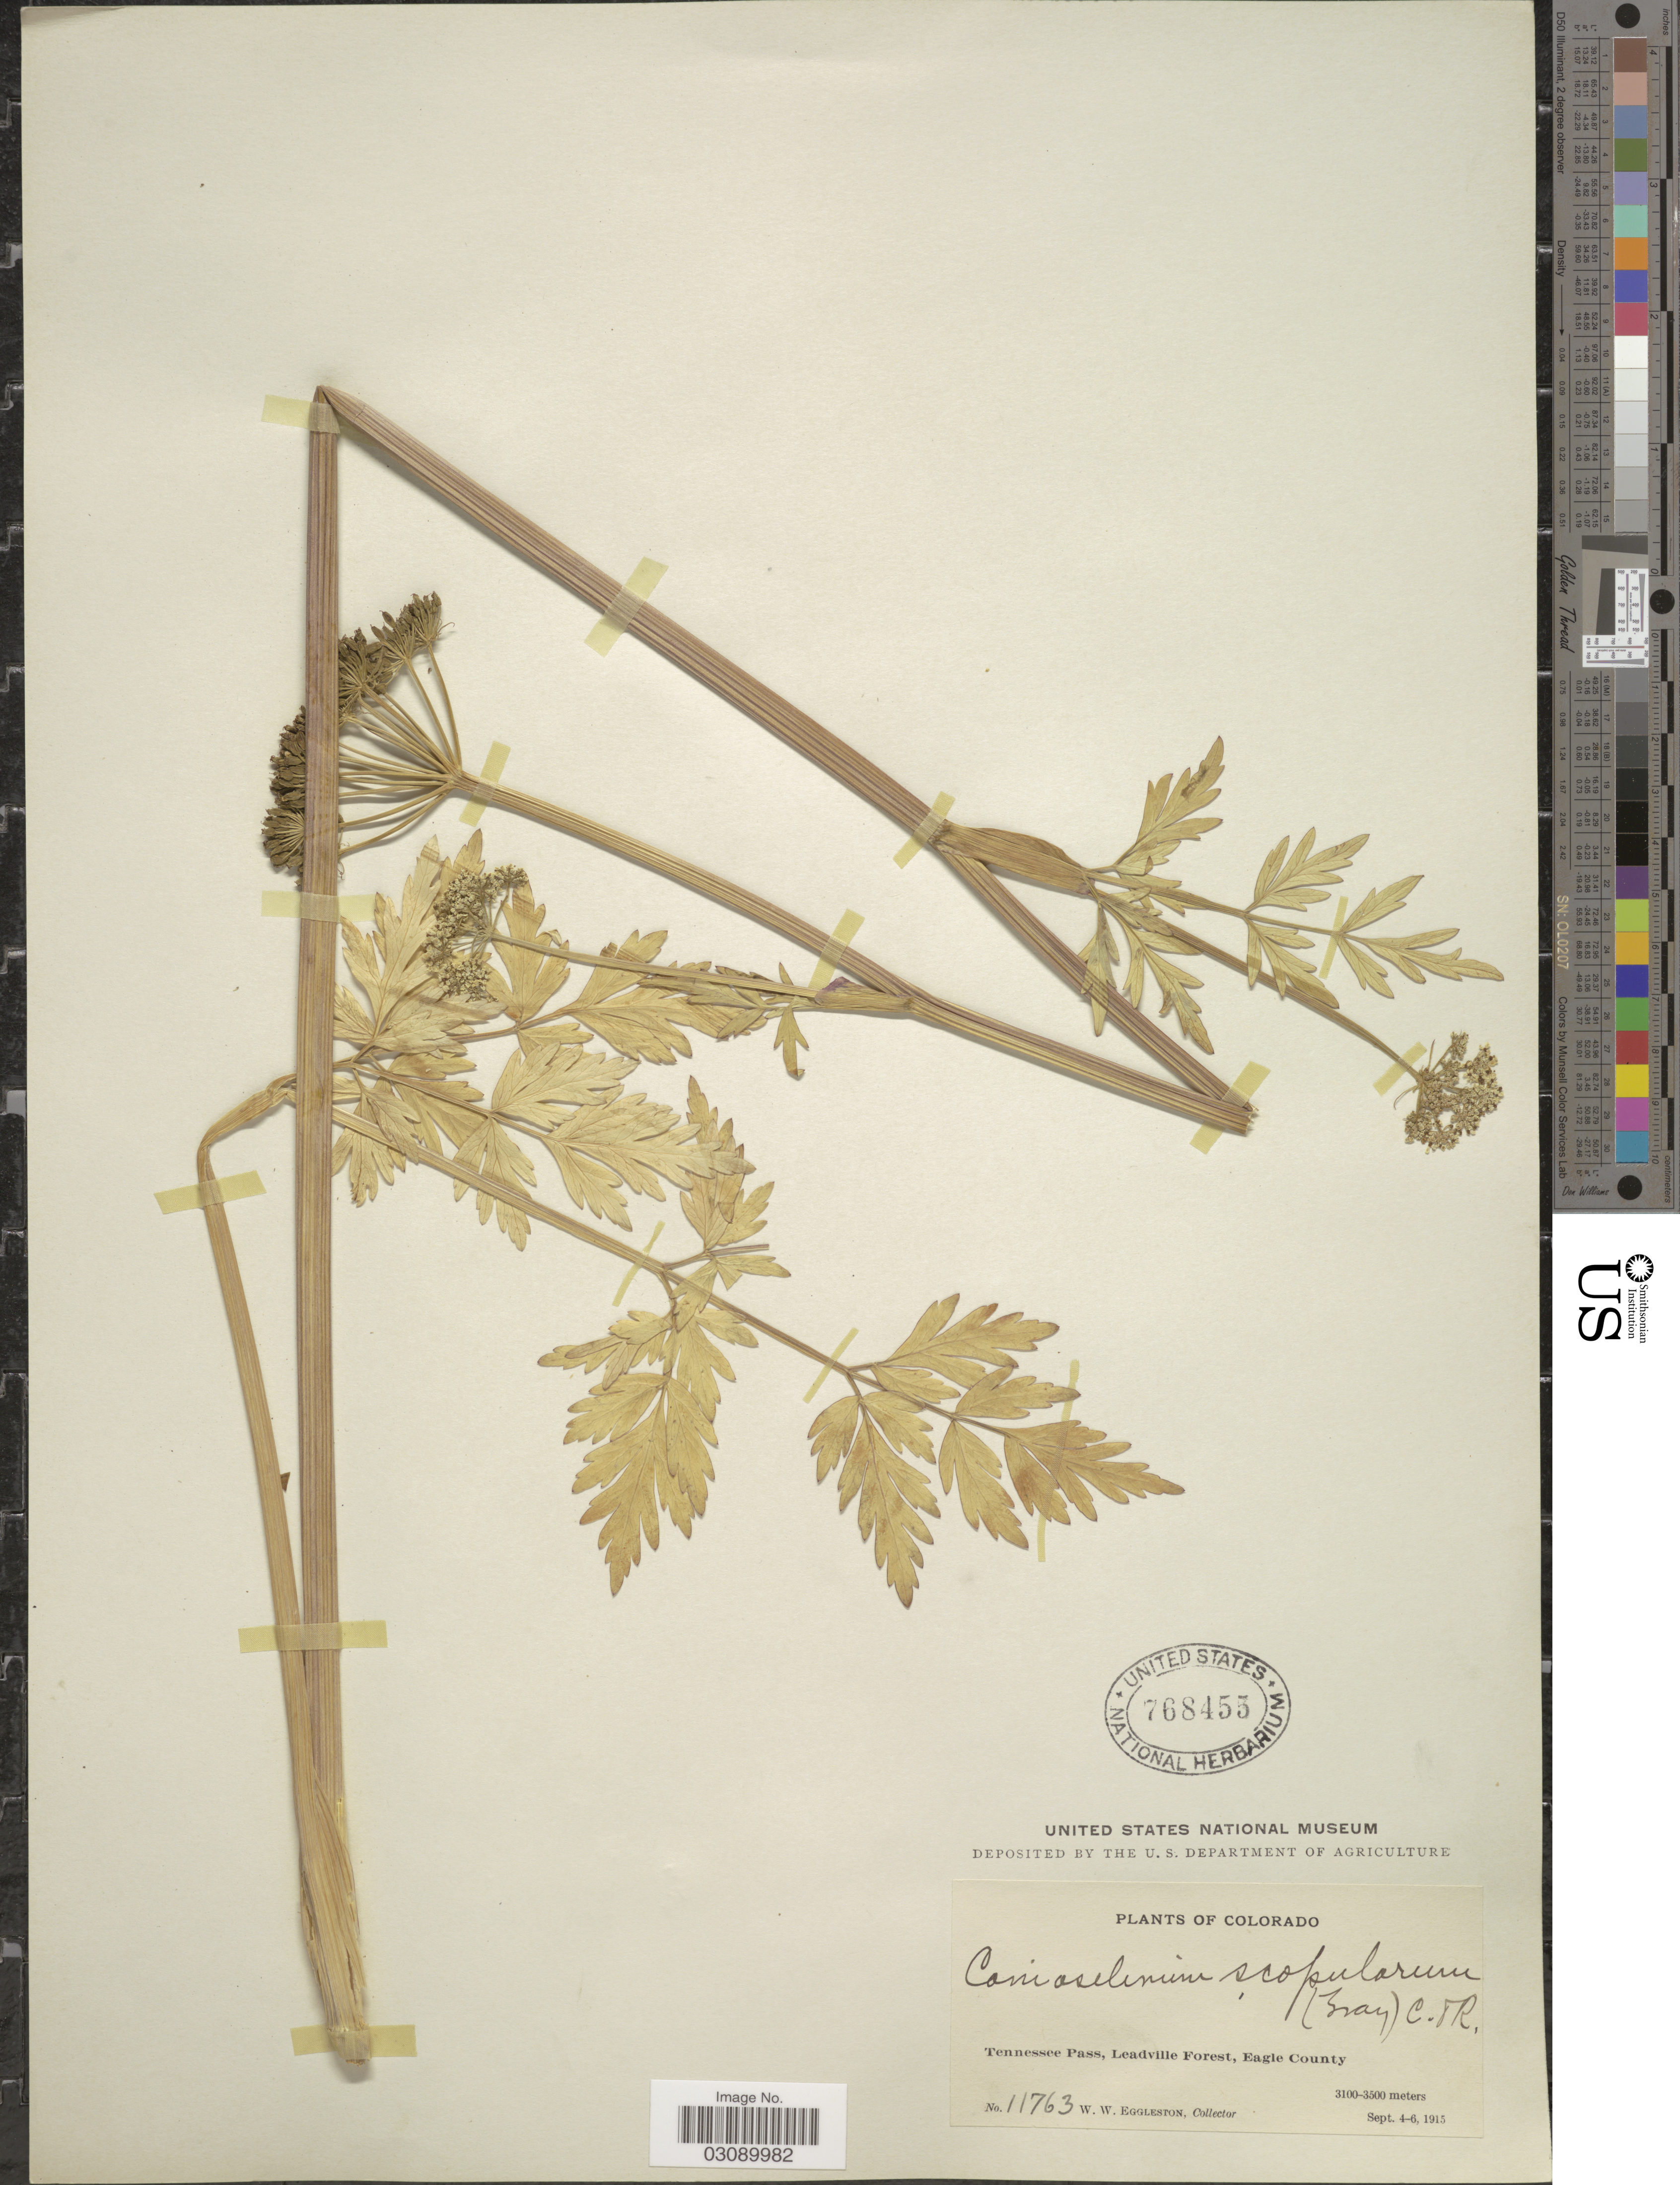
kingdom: Plantae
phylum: Tracheophyta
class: Magnoliopsida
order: Apiales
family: Apiaceae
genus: Conioselinum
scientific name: Conioselinum scopulorum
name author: (A. Gray) J.M. Coult. & Rose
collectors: W. W. Eggleston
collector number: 11763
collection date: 1915-09-04/1915-09-06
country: United States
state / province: Colorado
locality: Tennessee Pass, Leadville Forest, Eagle County.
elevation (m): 3100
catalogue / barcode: US 768455